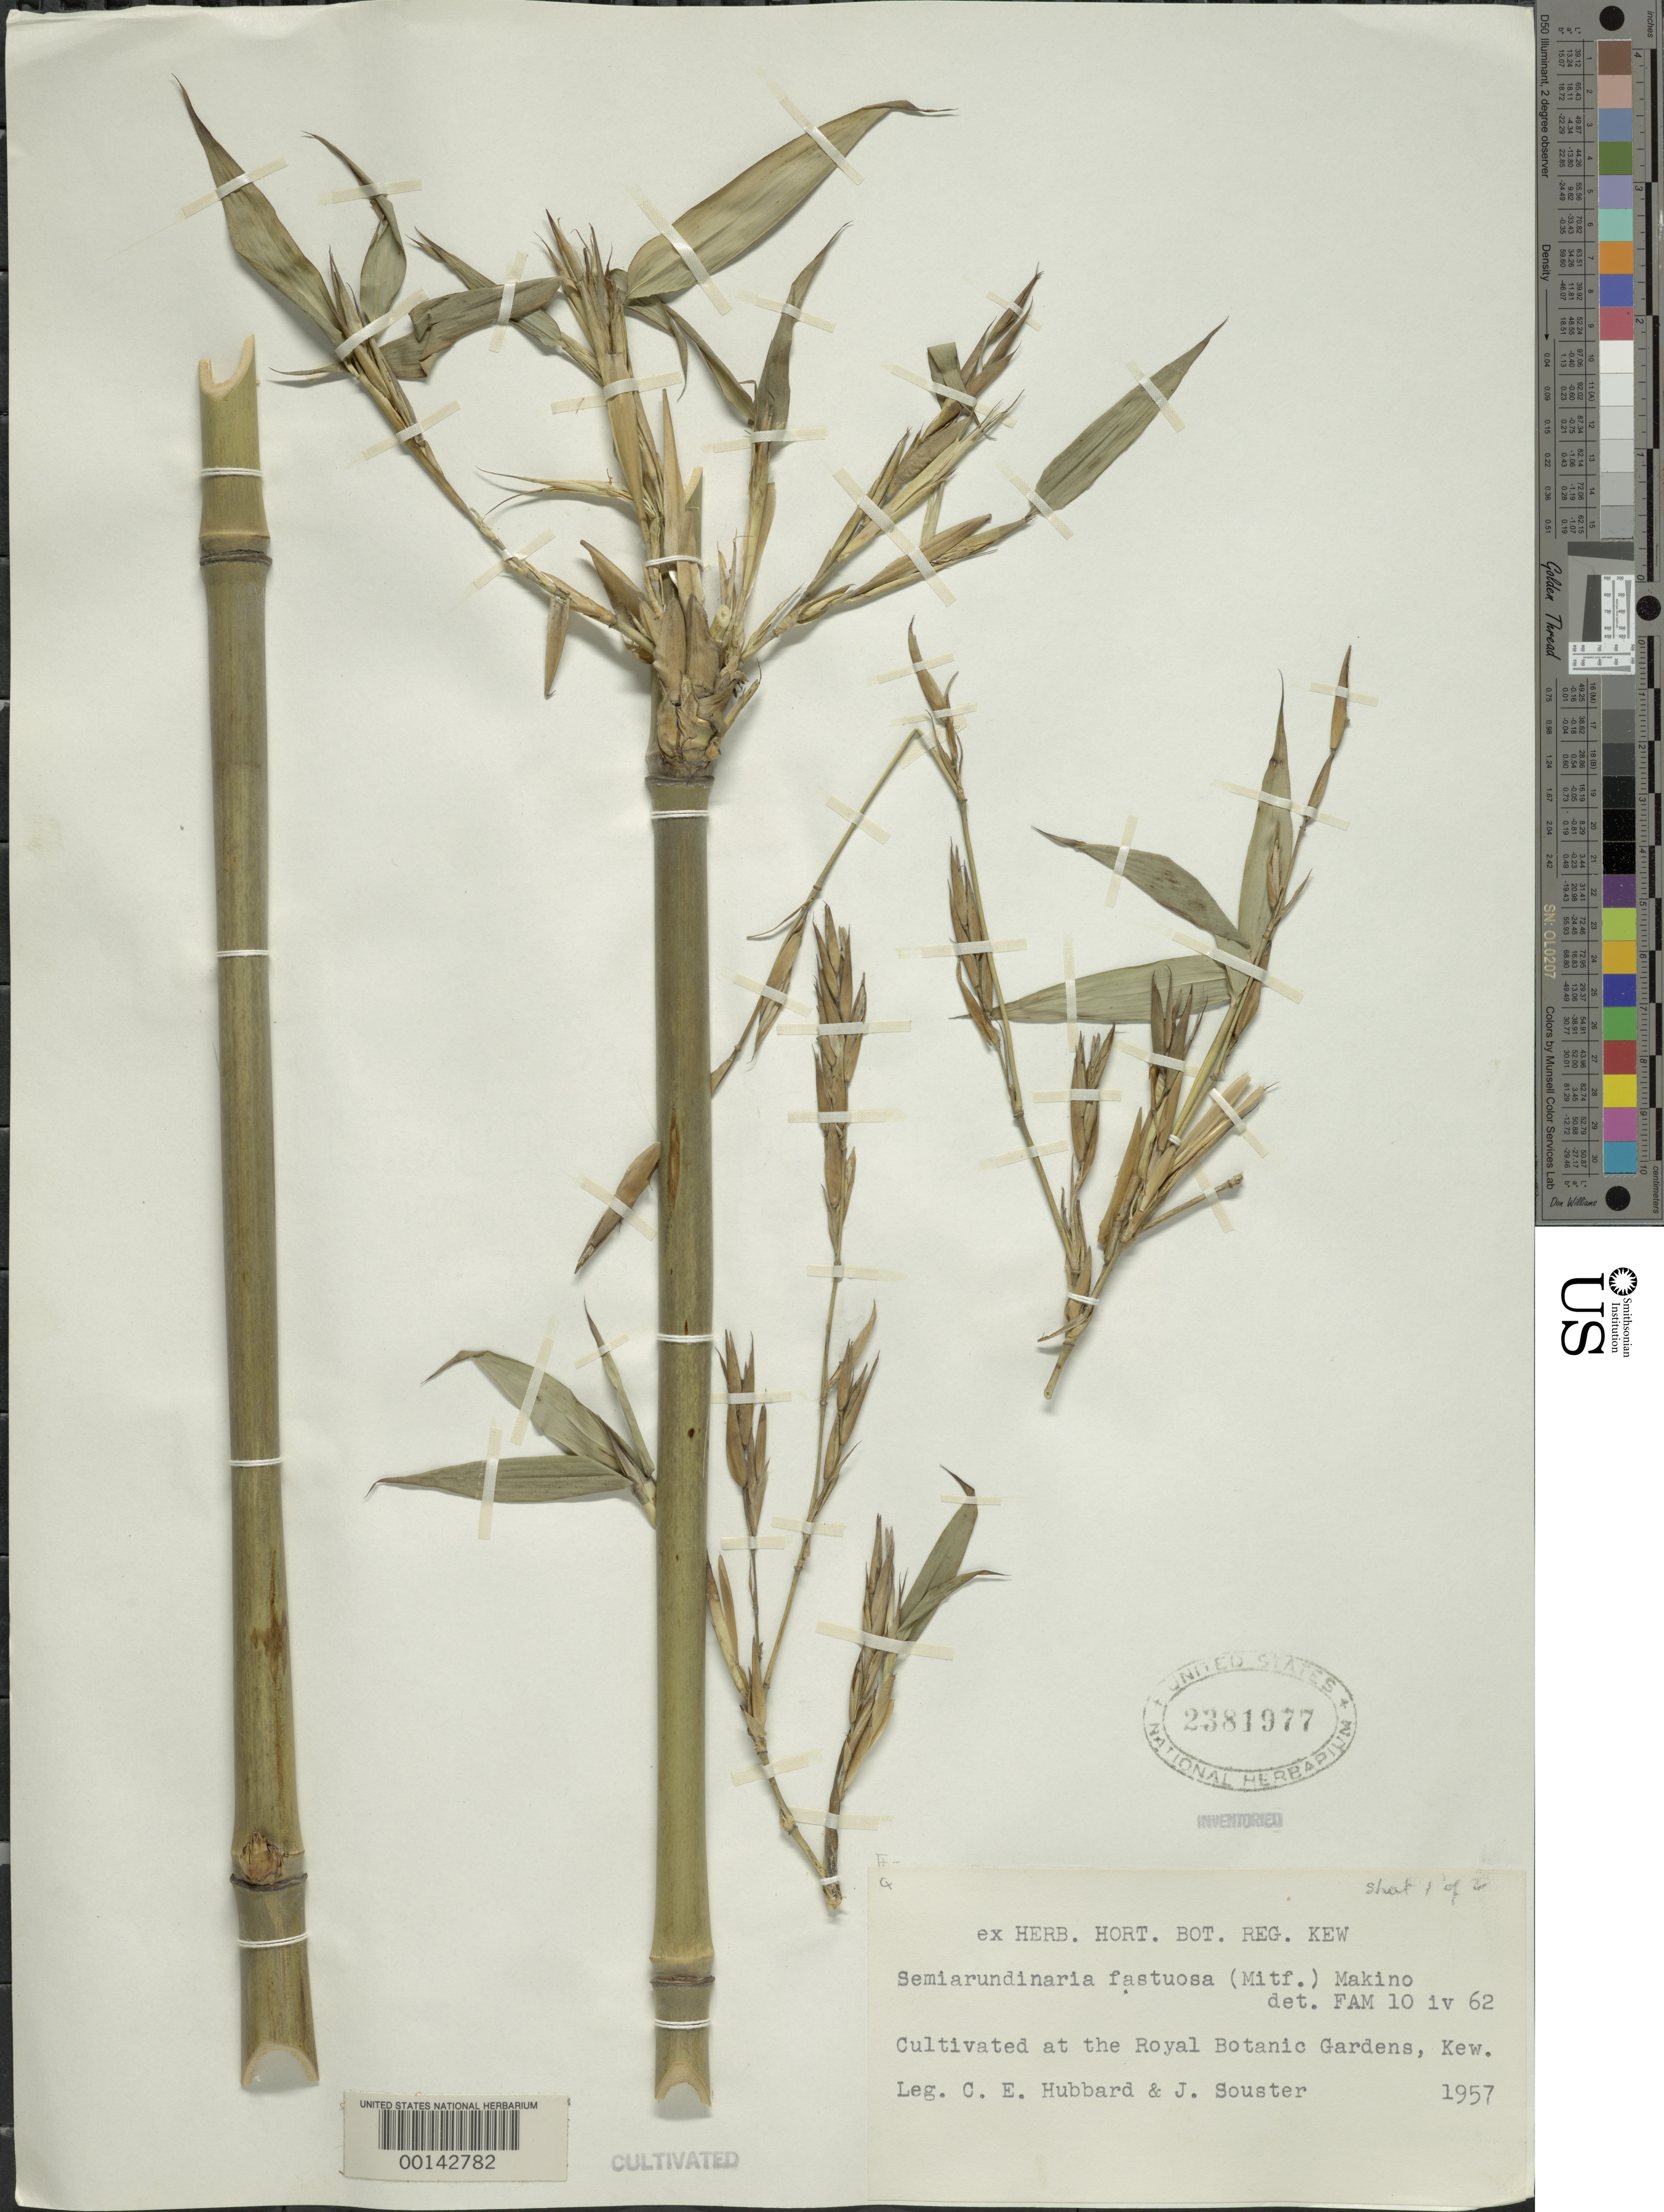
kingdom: Plantae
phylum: Tracheophyta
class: Liliopsida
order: Poales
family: Poaceae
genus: Semiarundinaria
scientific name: Semiarundinaria fastuosa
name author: Makino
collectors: C. E. Hubbard & J. Souster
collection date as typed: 1957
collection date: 1957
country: United Kingdom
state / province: England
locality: Kew, royal botanic gardens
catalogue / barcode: US 2381977